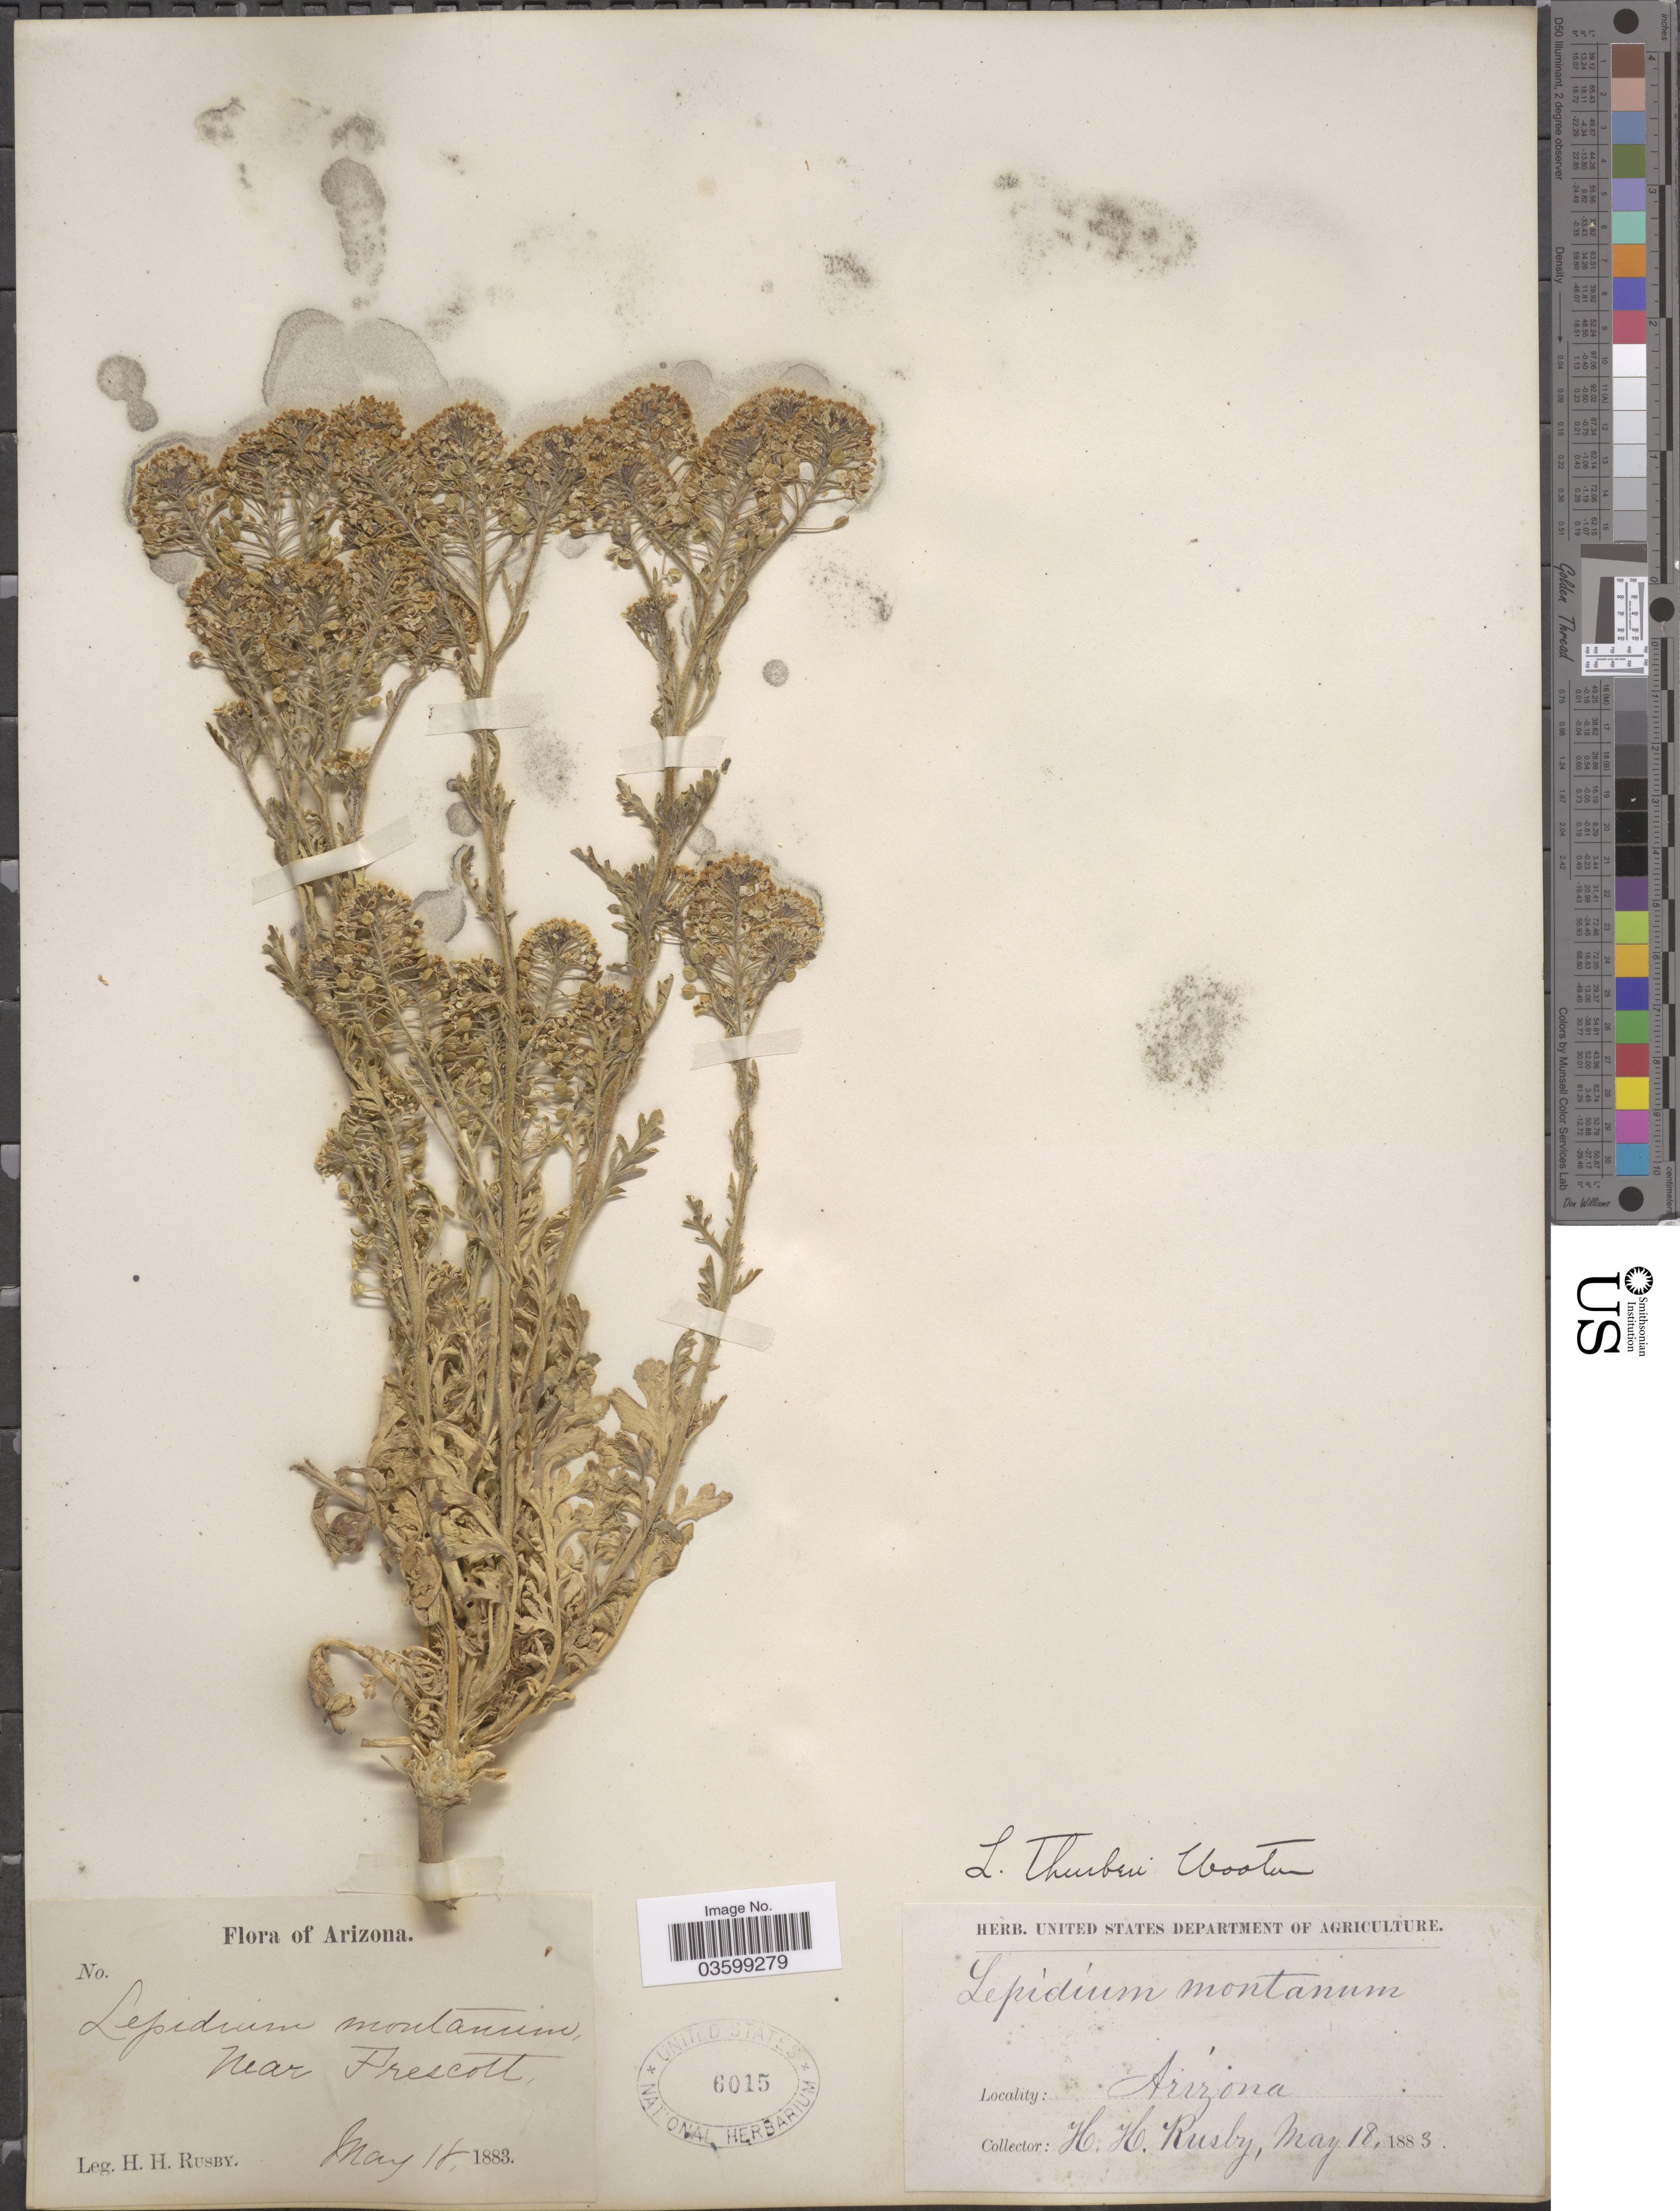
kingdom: Plantae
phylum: Tracheophyta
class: Magnoliopsida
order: Brassicales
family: Brassicaceae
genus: Lepidium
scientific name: Lepidium thurberi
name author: Wooton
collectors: H. H. Rusby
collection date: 1883-05-18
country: United States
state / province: Arizona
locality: Near Prescott.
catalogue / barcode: US 6015